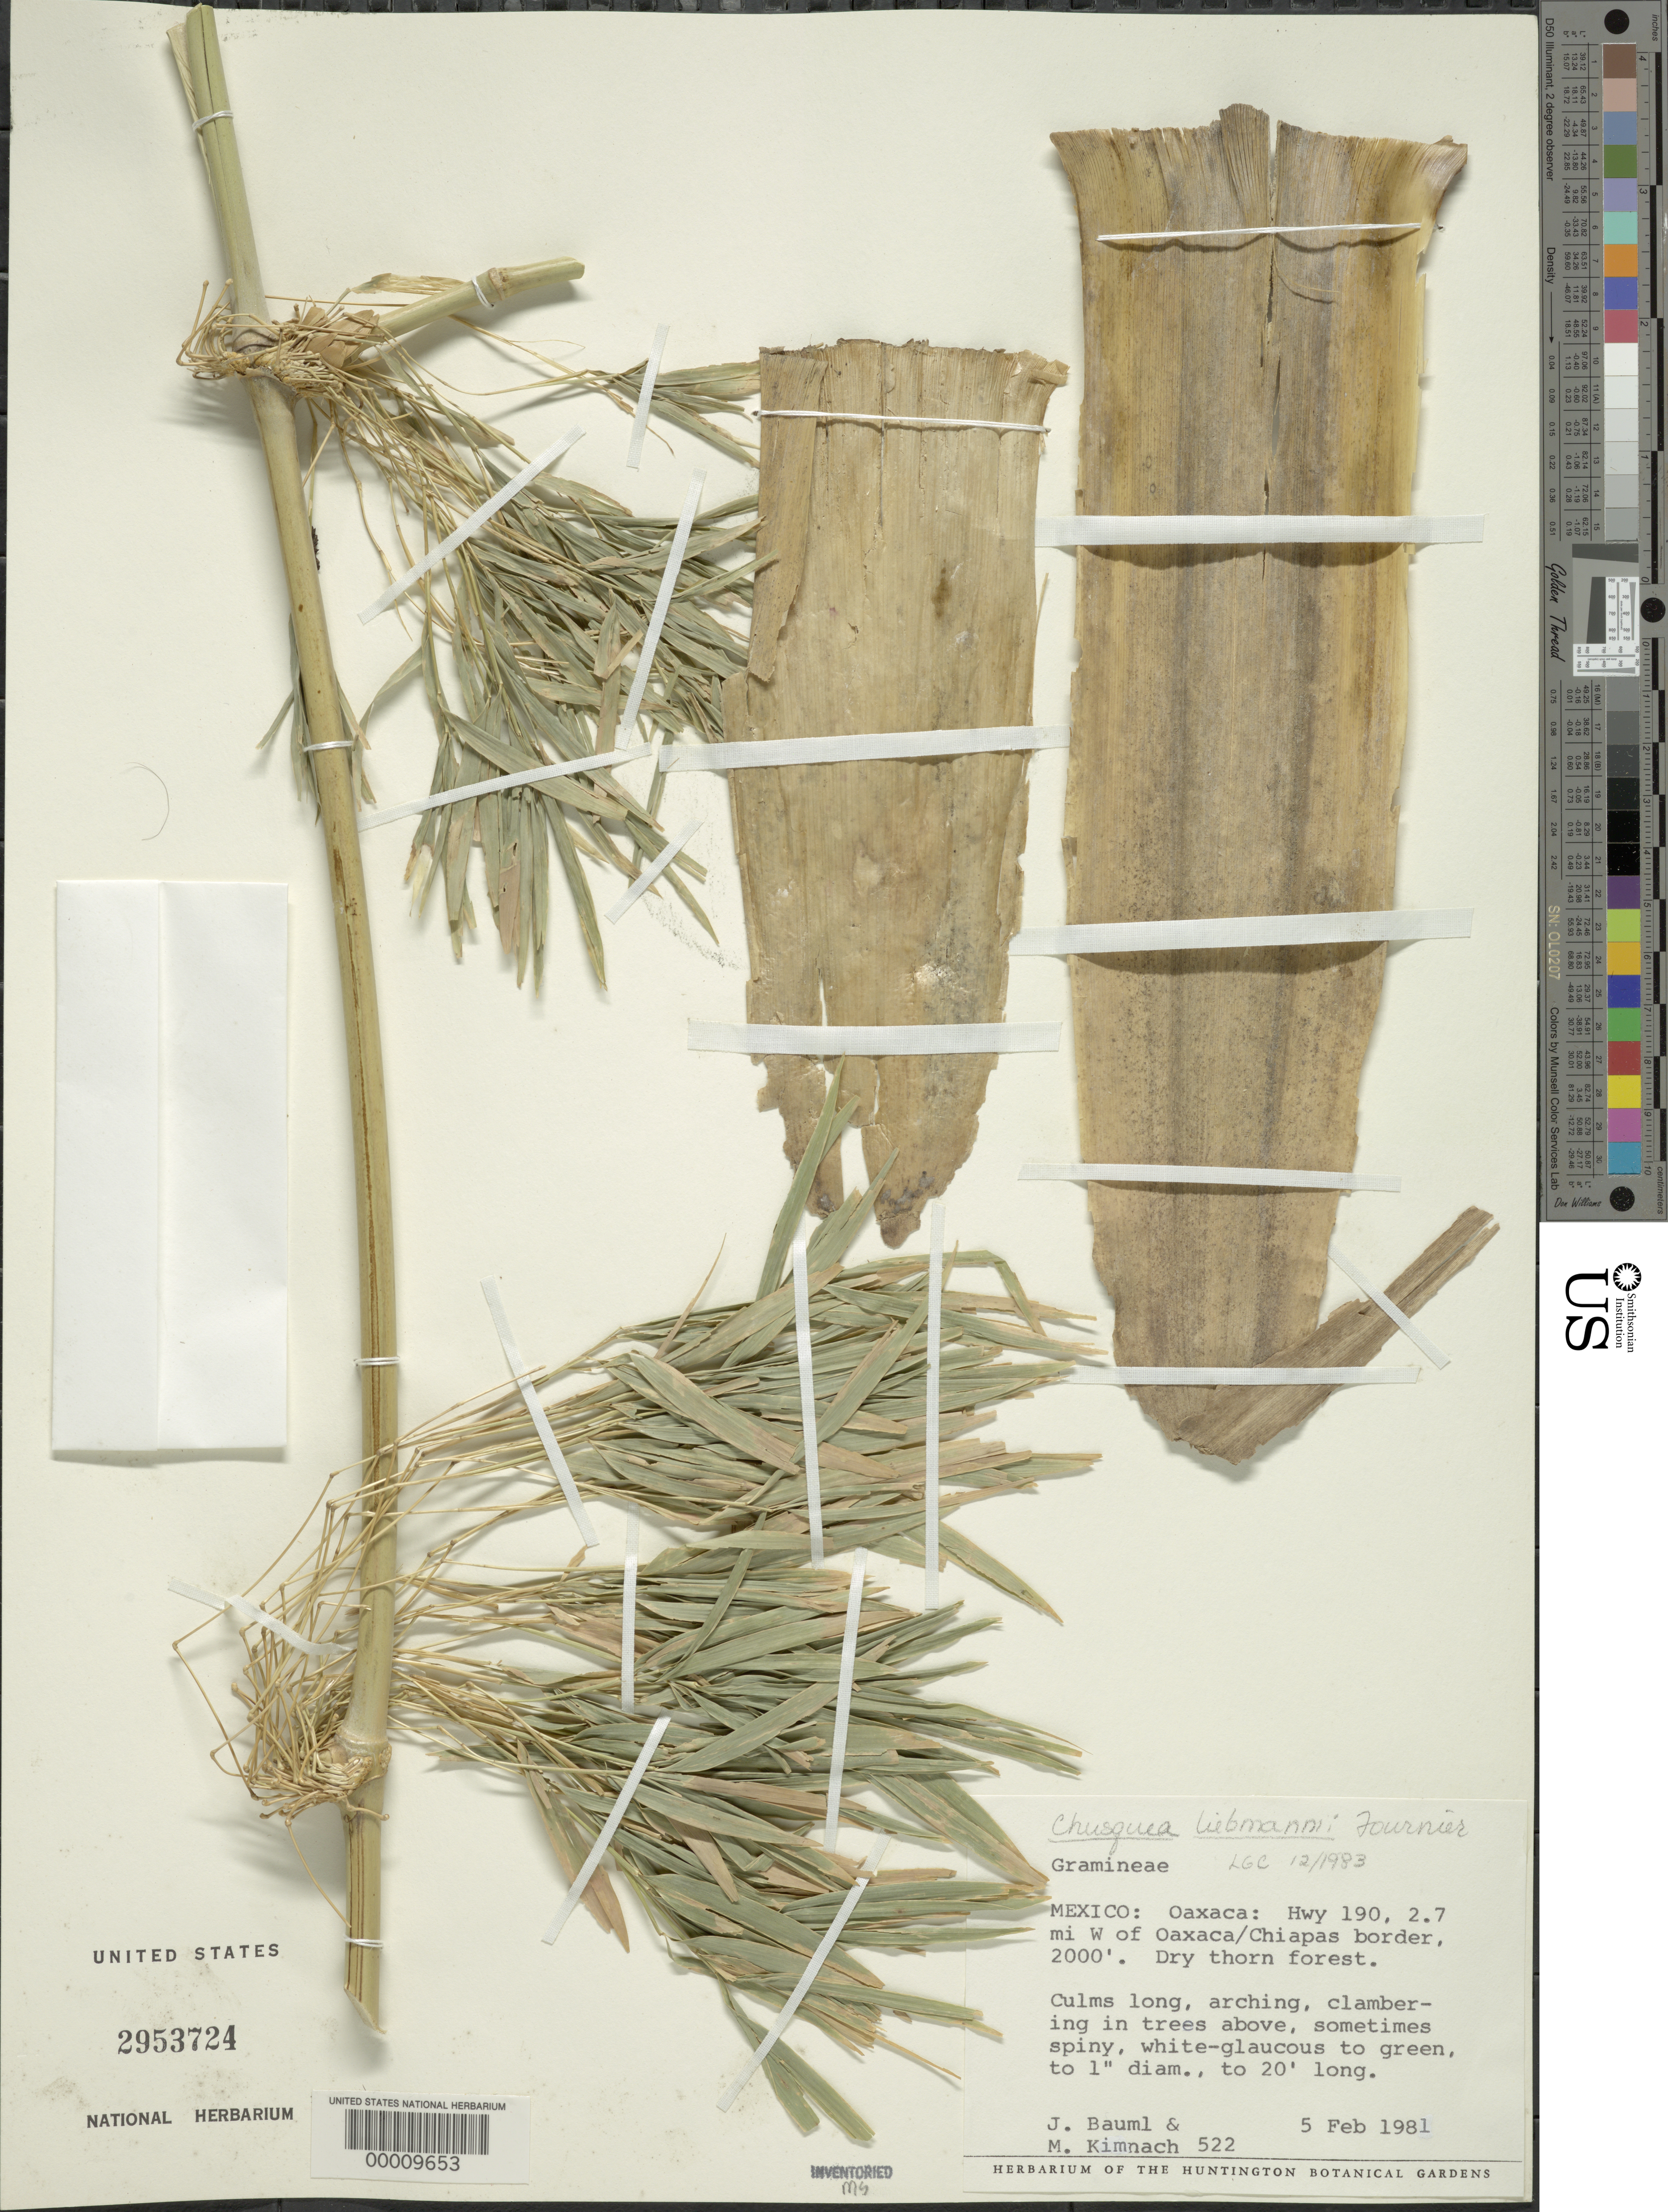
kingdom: Plantae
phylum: Tracheophyta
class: Liliopsida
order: Poales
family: Poaceae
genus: Chusquea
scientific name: Chusquea liebmannii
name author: E. Fourn.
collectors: J. Bauml & M. W. Kimnach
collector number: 522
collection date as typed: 05 Feb 1981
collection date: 1981-02-05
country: Mexico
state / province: Oaxaca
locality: Hwy 190, 2.7 mi W of Oaxaca/chiapas border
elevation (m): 610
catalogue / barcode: US 2953724